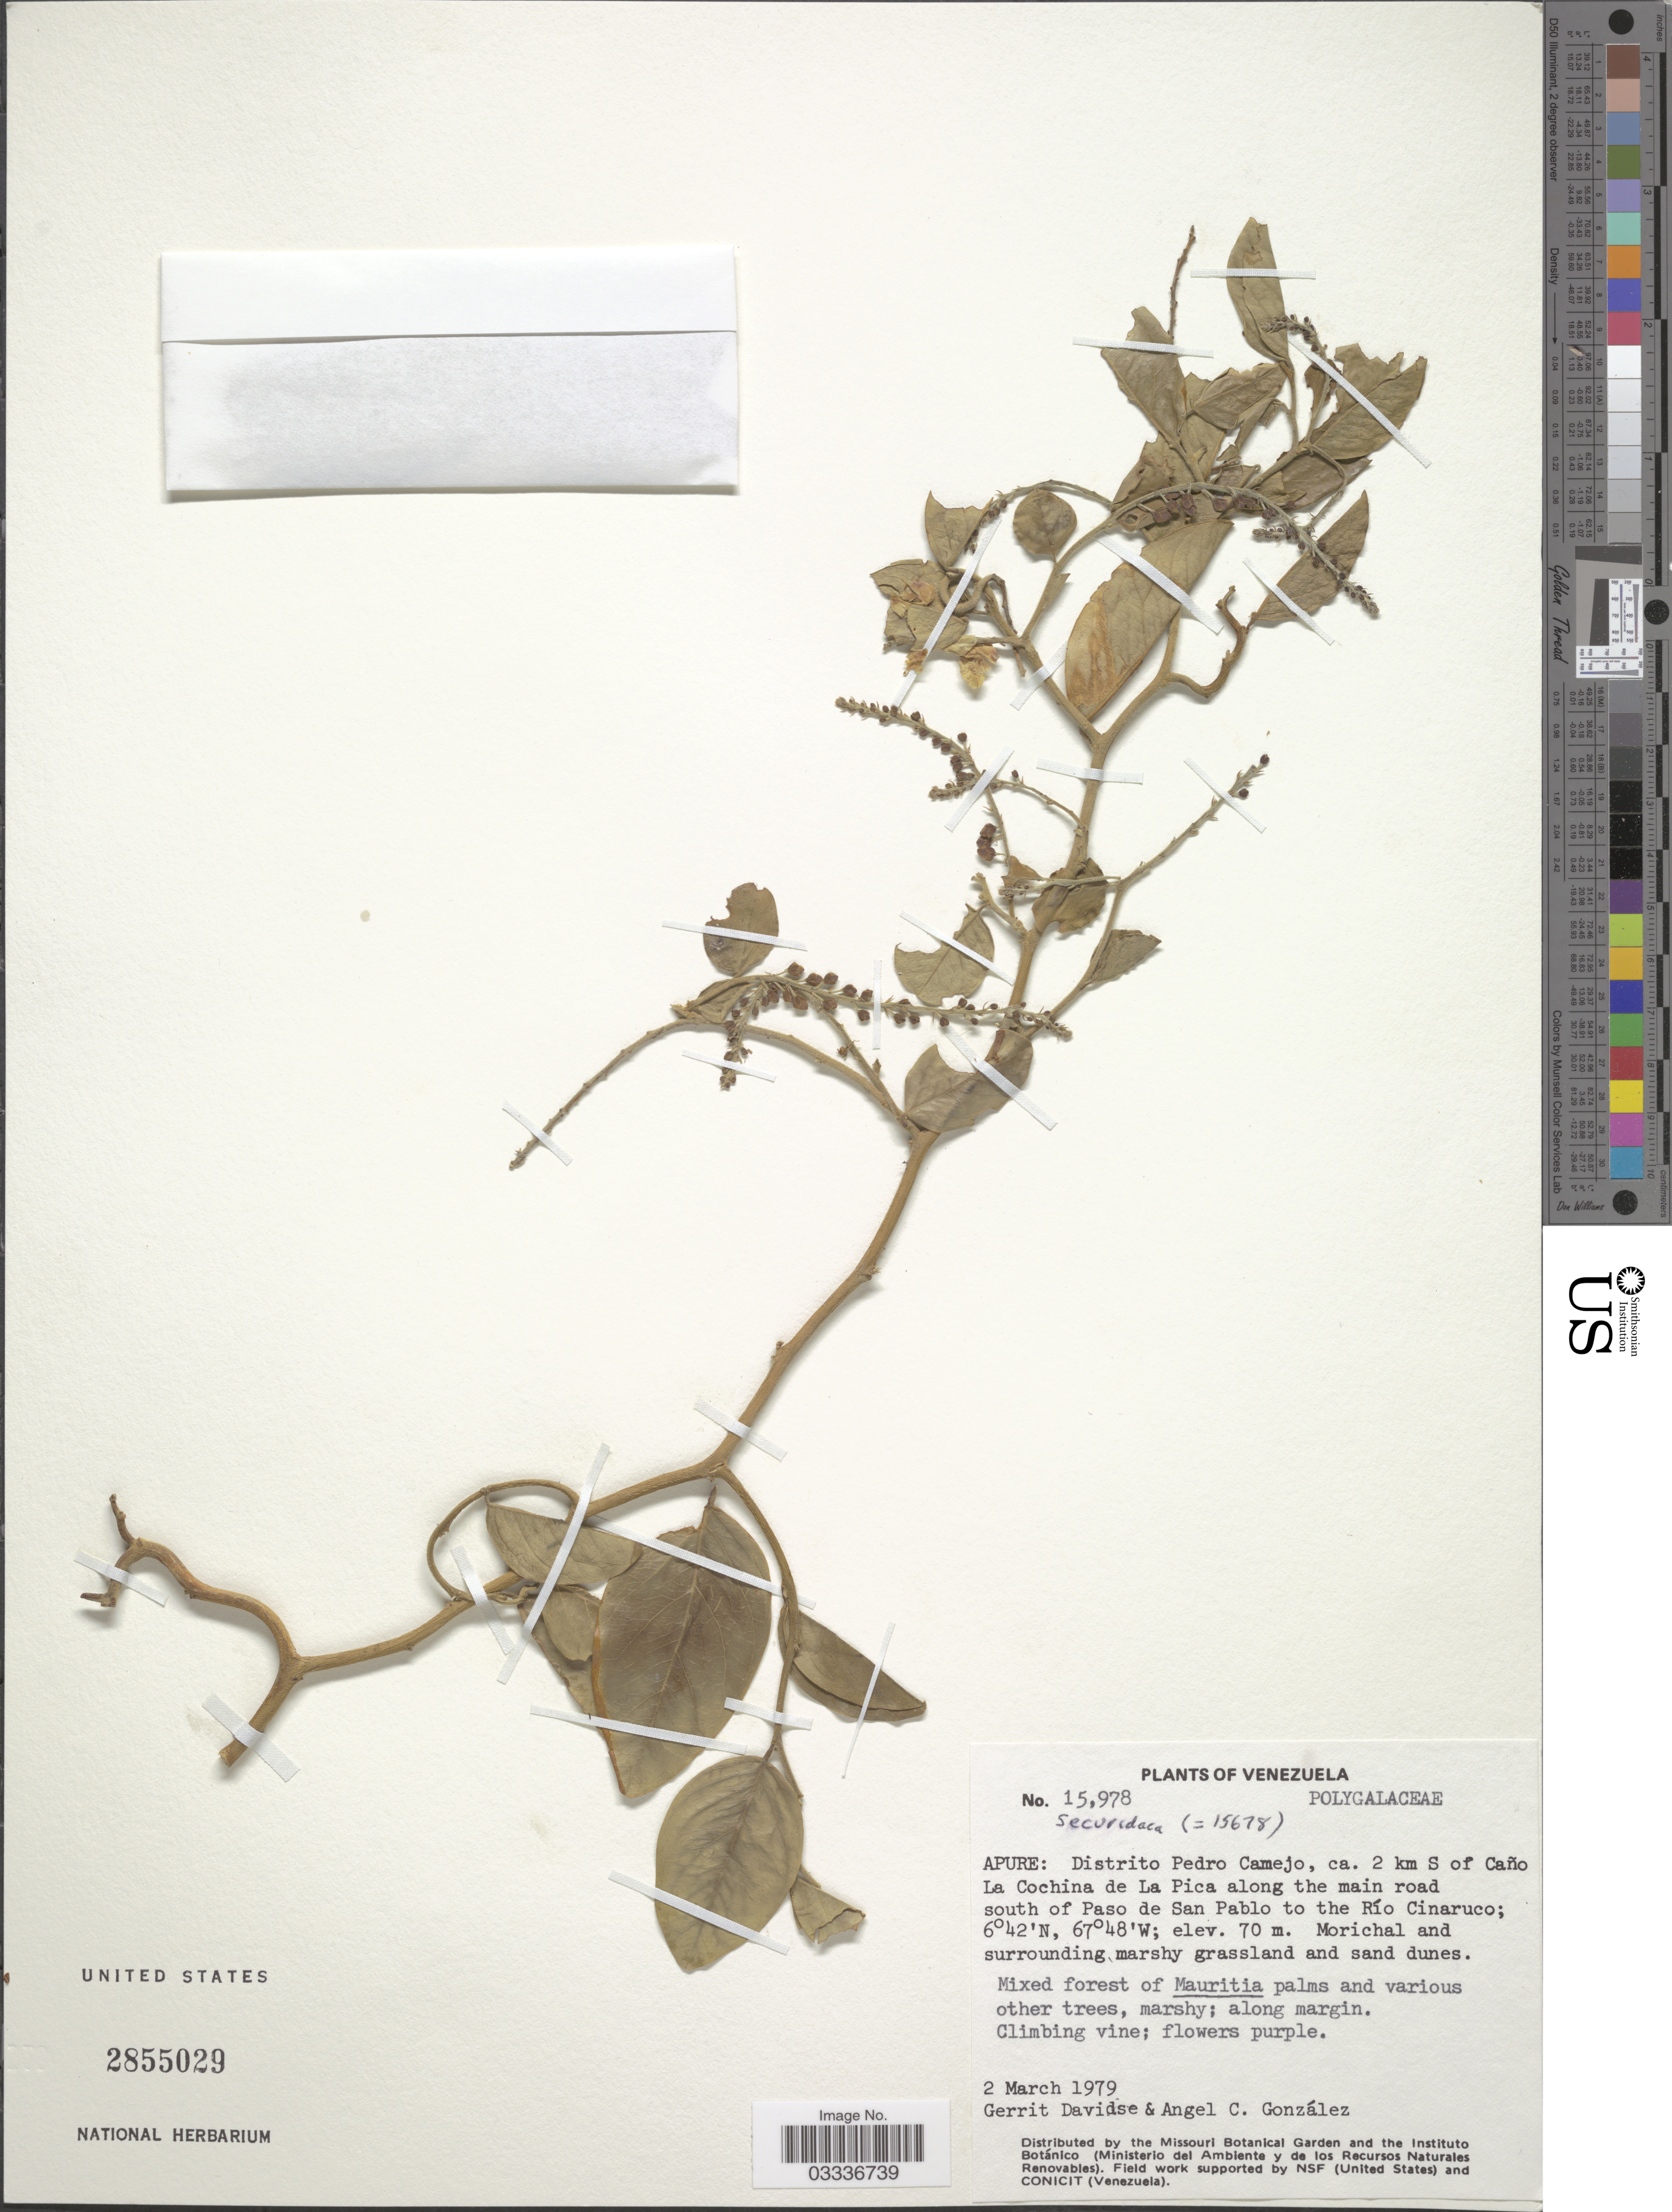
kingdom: Plantae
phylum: Tracheophyta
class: Magnoliopsida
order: Fabales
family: Polygalaceae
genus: Securidaca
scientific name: Securidaca sp.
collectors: G. Davidse & A. C. González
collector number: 15978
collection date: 1979-03-02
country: Venezuela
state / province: Apure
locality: Distrito Pedro Camejo, ca. 2 km S of Caño La Cochina de La Pica along the main road south of Paso de San Pablo to the Río Cinaruco.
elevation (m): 70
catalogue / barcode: US 2855029